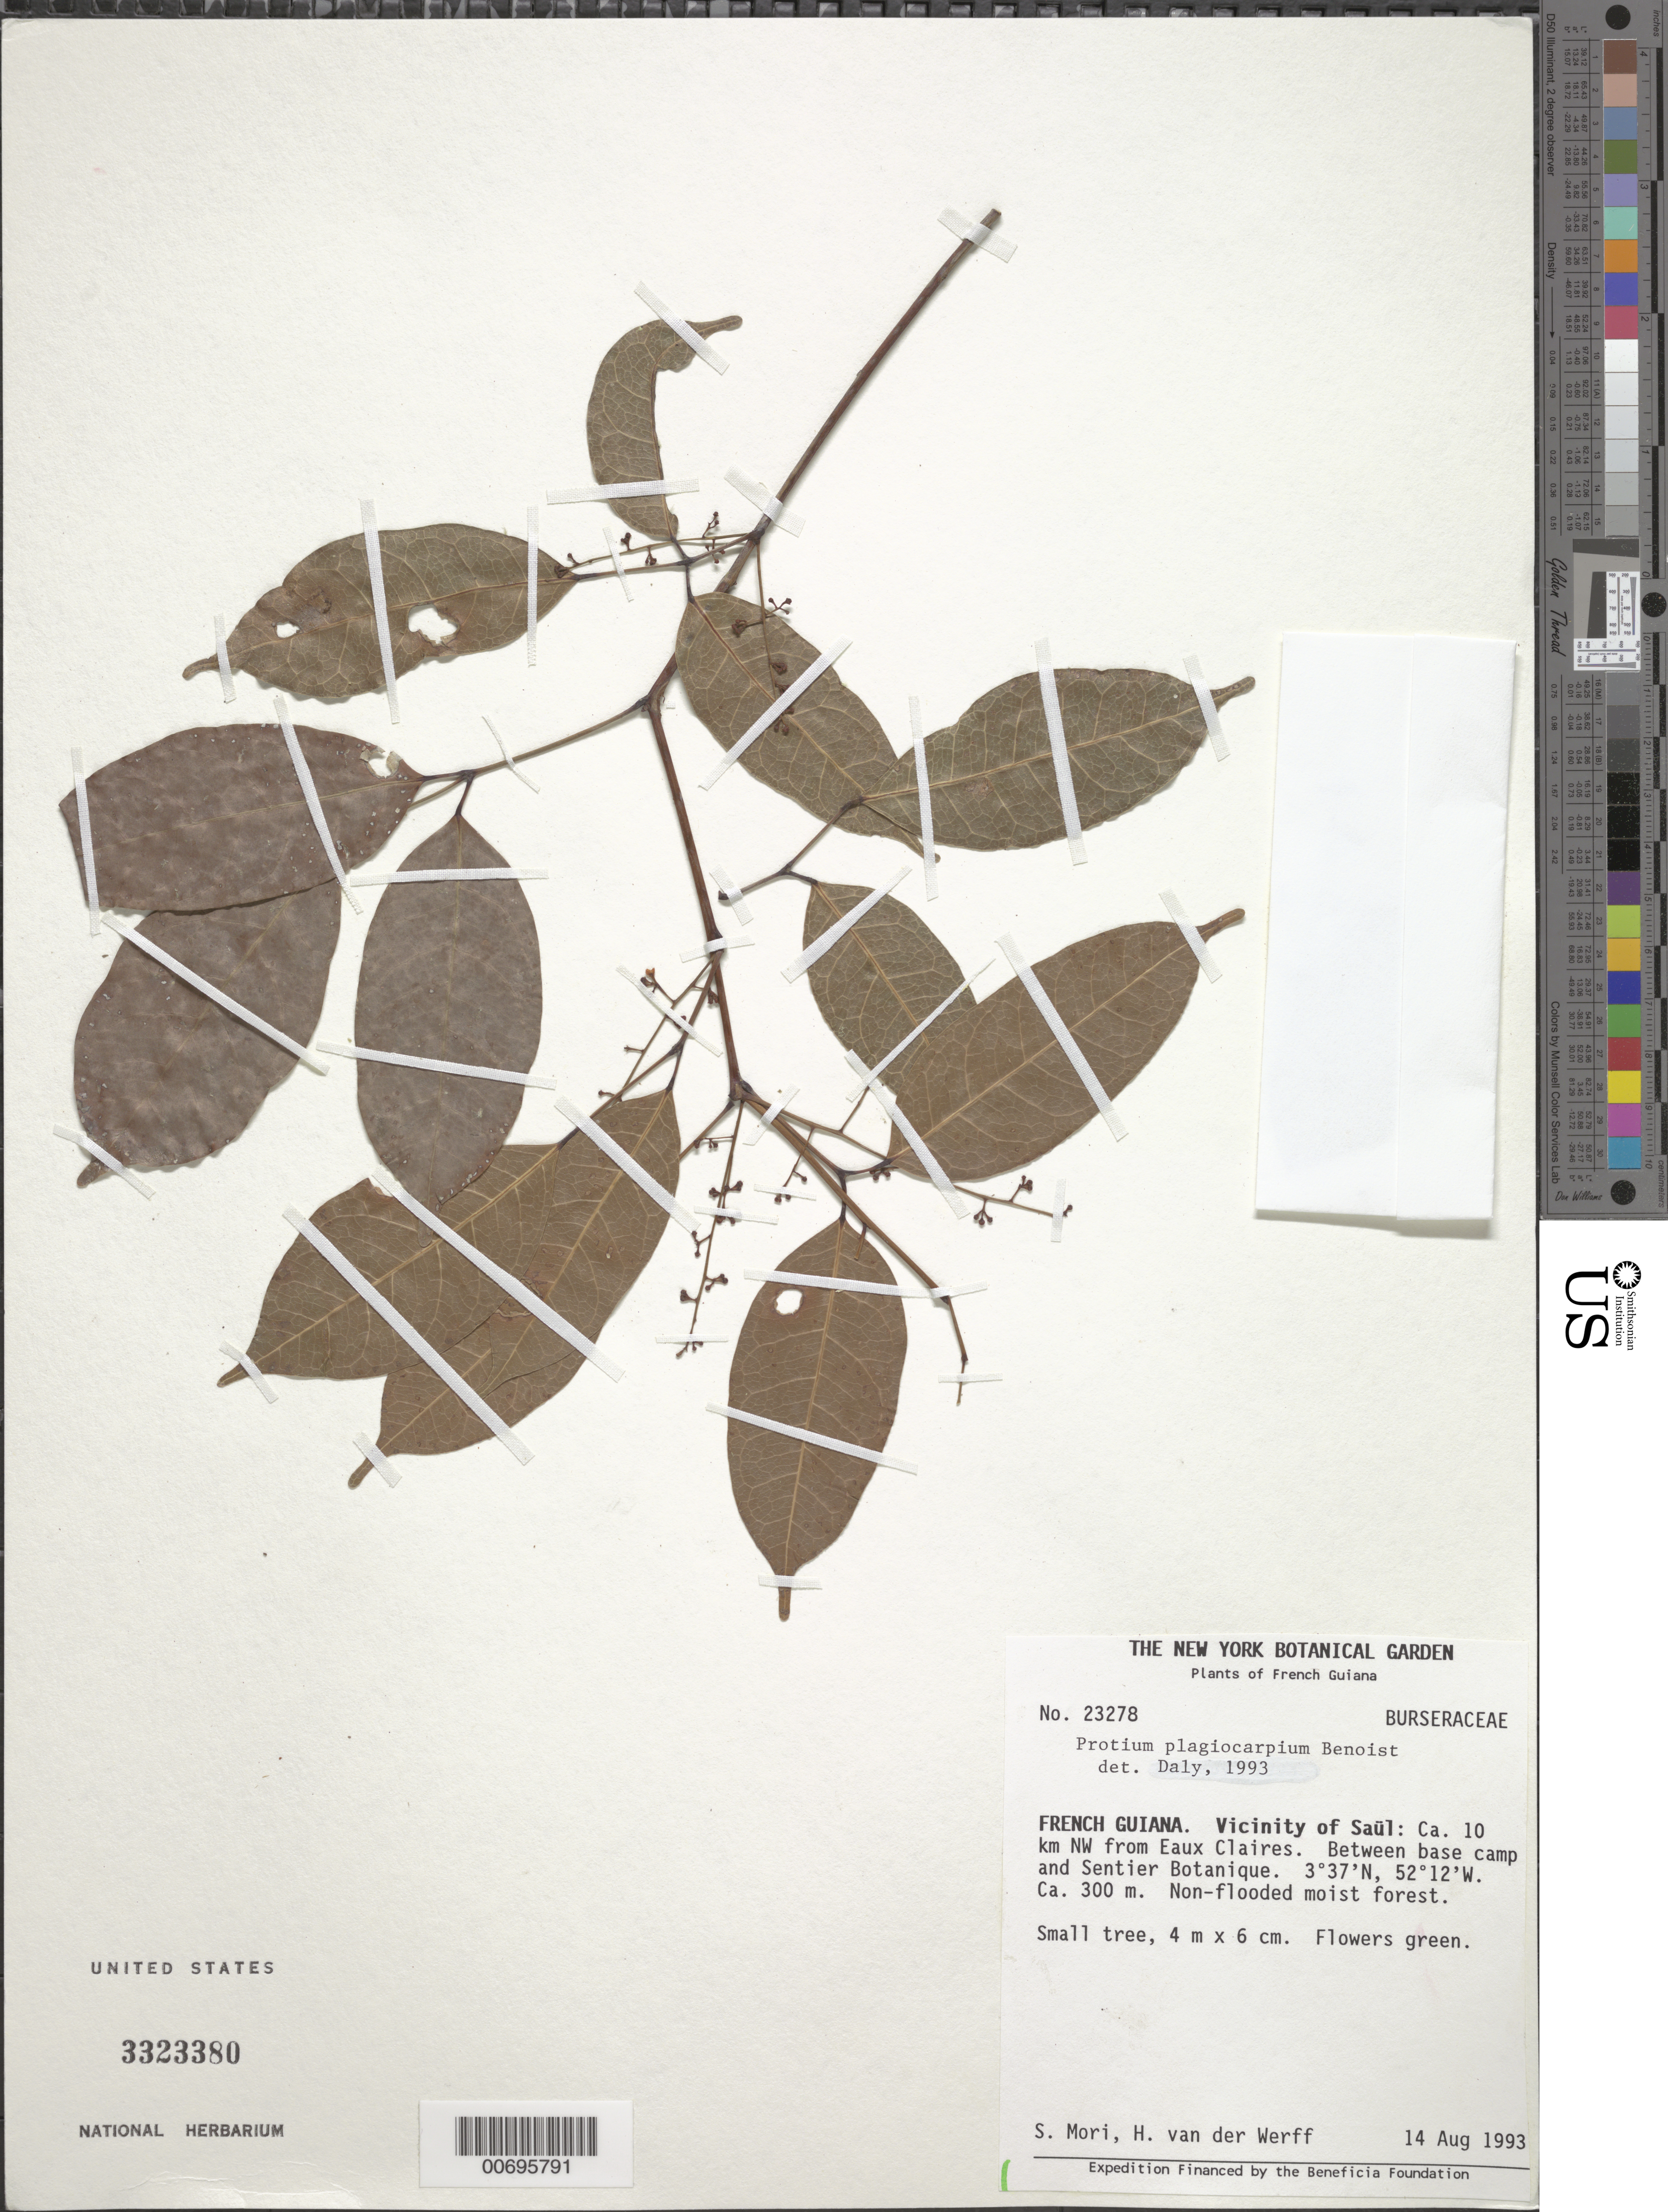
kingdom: Plantae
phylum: Tracheophyta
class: Magnoliopsida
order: Sapindales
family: Burseraceae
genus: Protium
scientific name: Protium plagiocarpium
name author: Benoist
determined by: Daly, D. C.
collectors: S. Mori & H. van der Werff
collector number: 23278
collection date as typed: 14-Aug-93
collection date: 1993-08-14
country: French Guiana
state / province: Saint-Laurent-du-Maroni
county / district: Saül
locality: Saül and vic., ca. 10 km NW from Eaux Claires, between Base camp and Sentier Botanique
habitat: Non-flooded moist forest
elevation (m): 300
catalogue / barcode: US 3323380